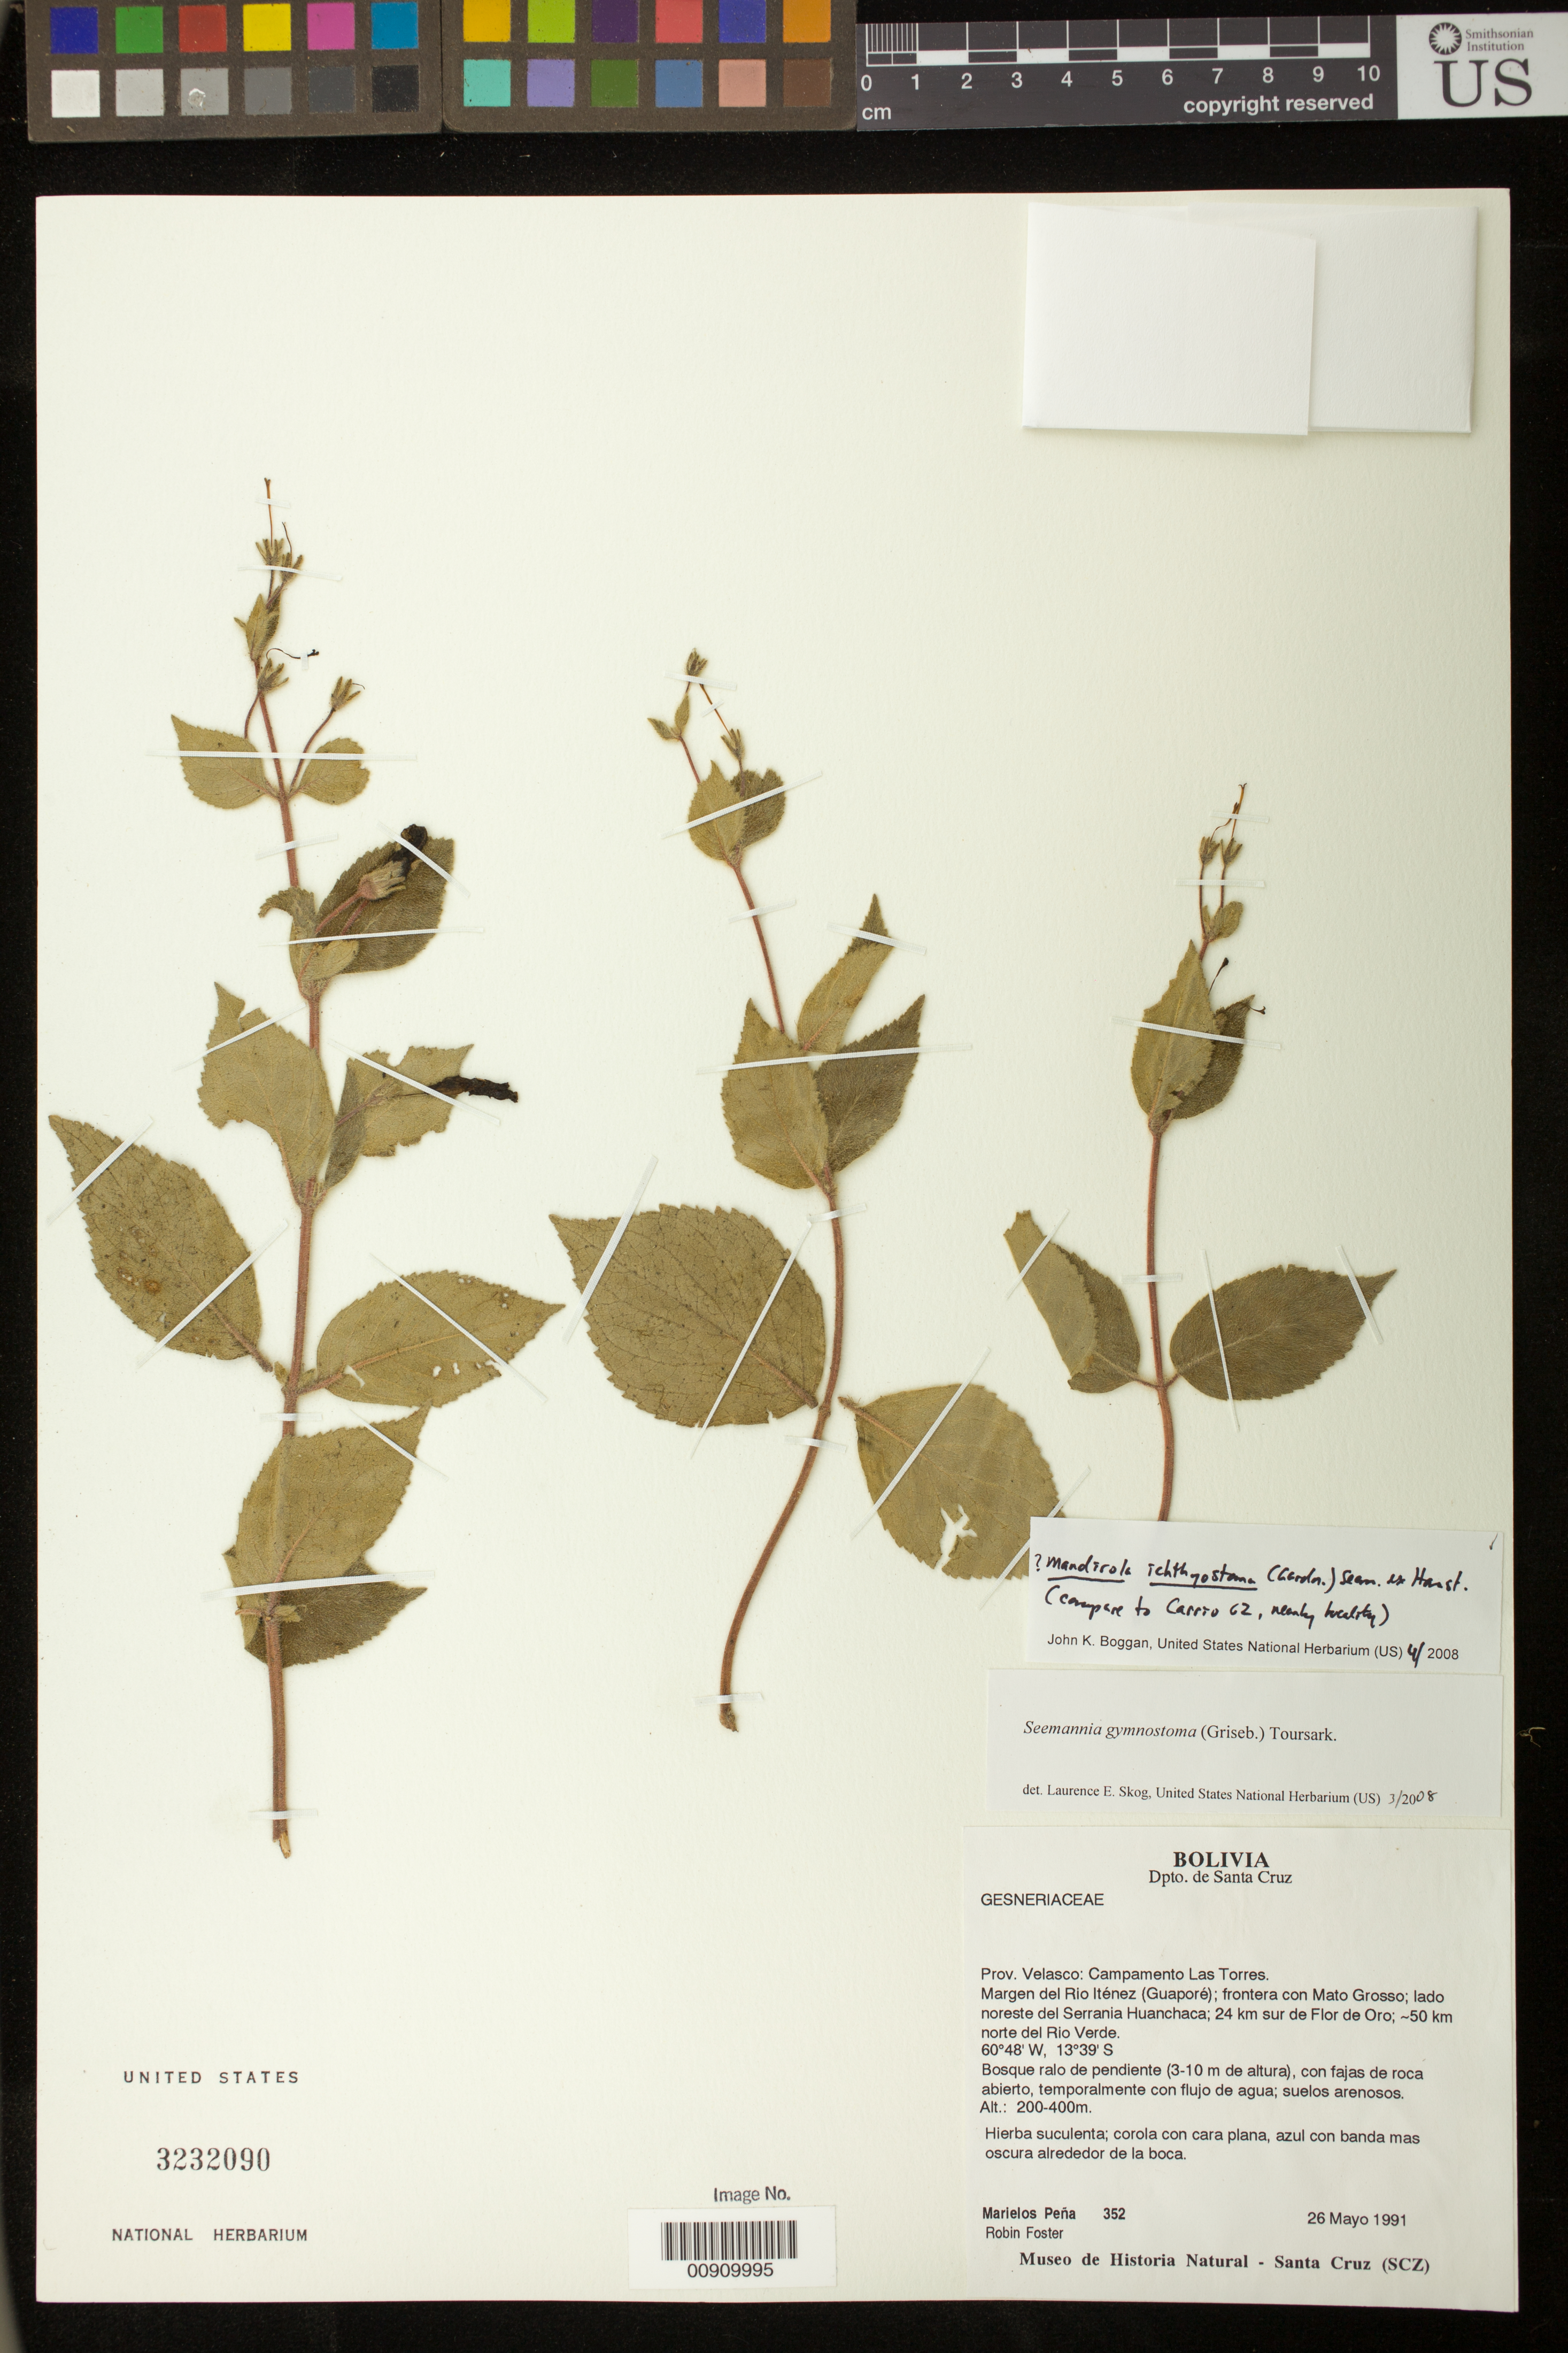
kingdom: Plantae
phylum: Tracheophyta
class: Magnoliopsida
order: Lamiales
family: Gesneriaceae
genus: Mandirola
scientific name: Mandirola ichthyostoma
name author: (Gardner) Seem. ex Hanst.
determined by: Boggan, J. K., (US), NMNH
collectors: M. Peña & R. Foster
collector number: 352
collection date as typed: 26 May 1991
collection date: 1991-05-26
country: Bolivia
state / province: Santa Cruz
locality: Prov. Velasco: Campamento Las Torres. Margen de Rio Iténez (Guaporé); frontera con Mato Grosso; lado noreste del Serrania Huanchaca, 24 km sur de Flor de Oro; ca. 50 km norte del Rio Verde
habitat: Bosque ralo de pendiente (3-10 m de altura), con fajas de roca abierta, temporalmente con flujo de agua, suelos arenosos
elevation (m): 200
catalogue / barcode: US 3232090